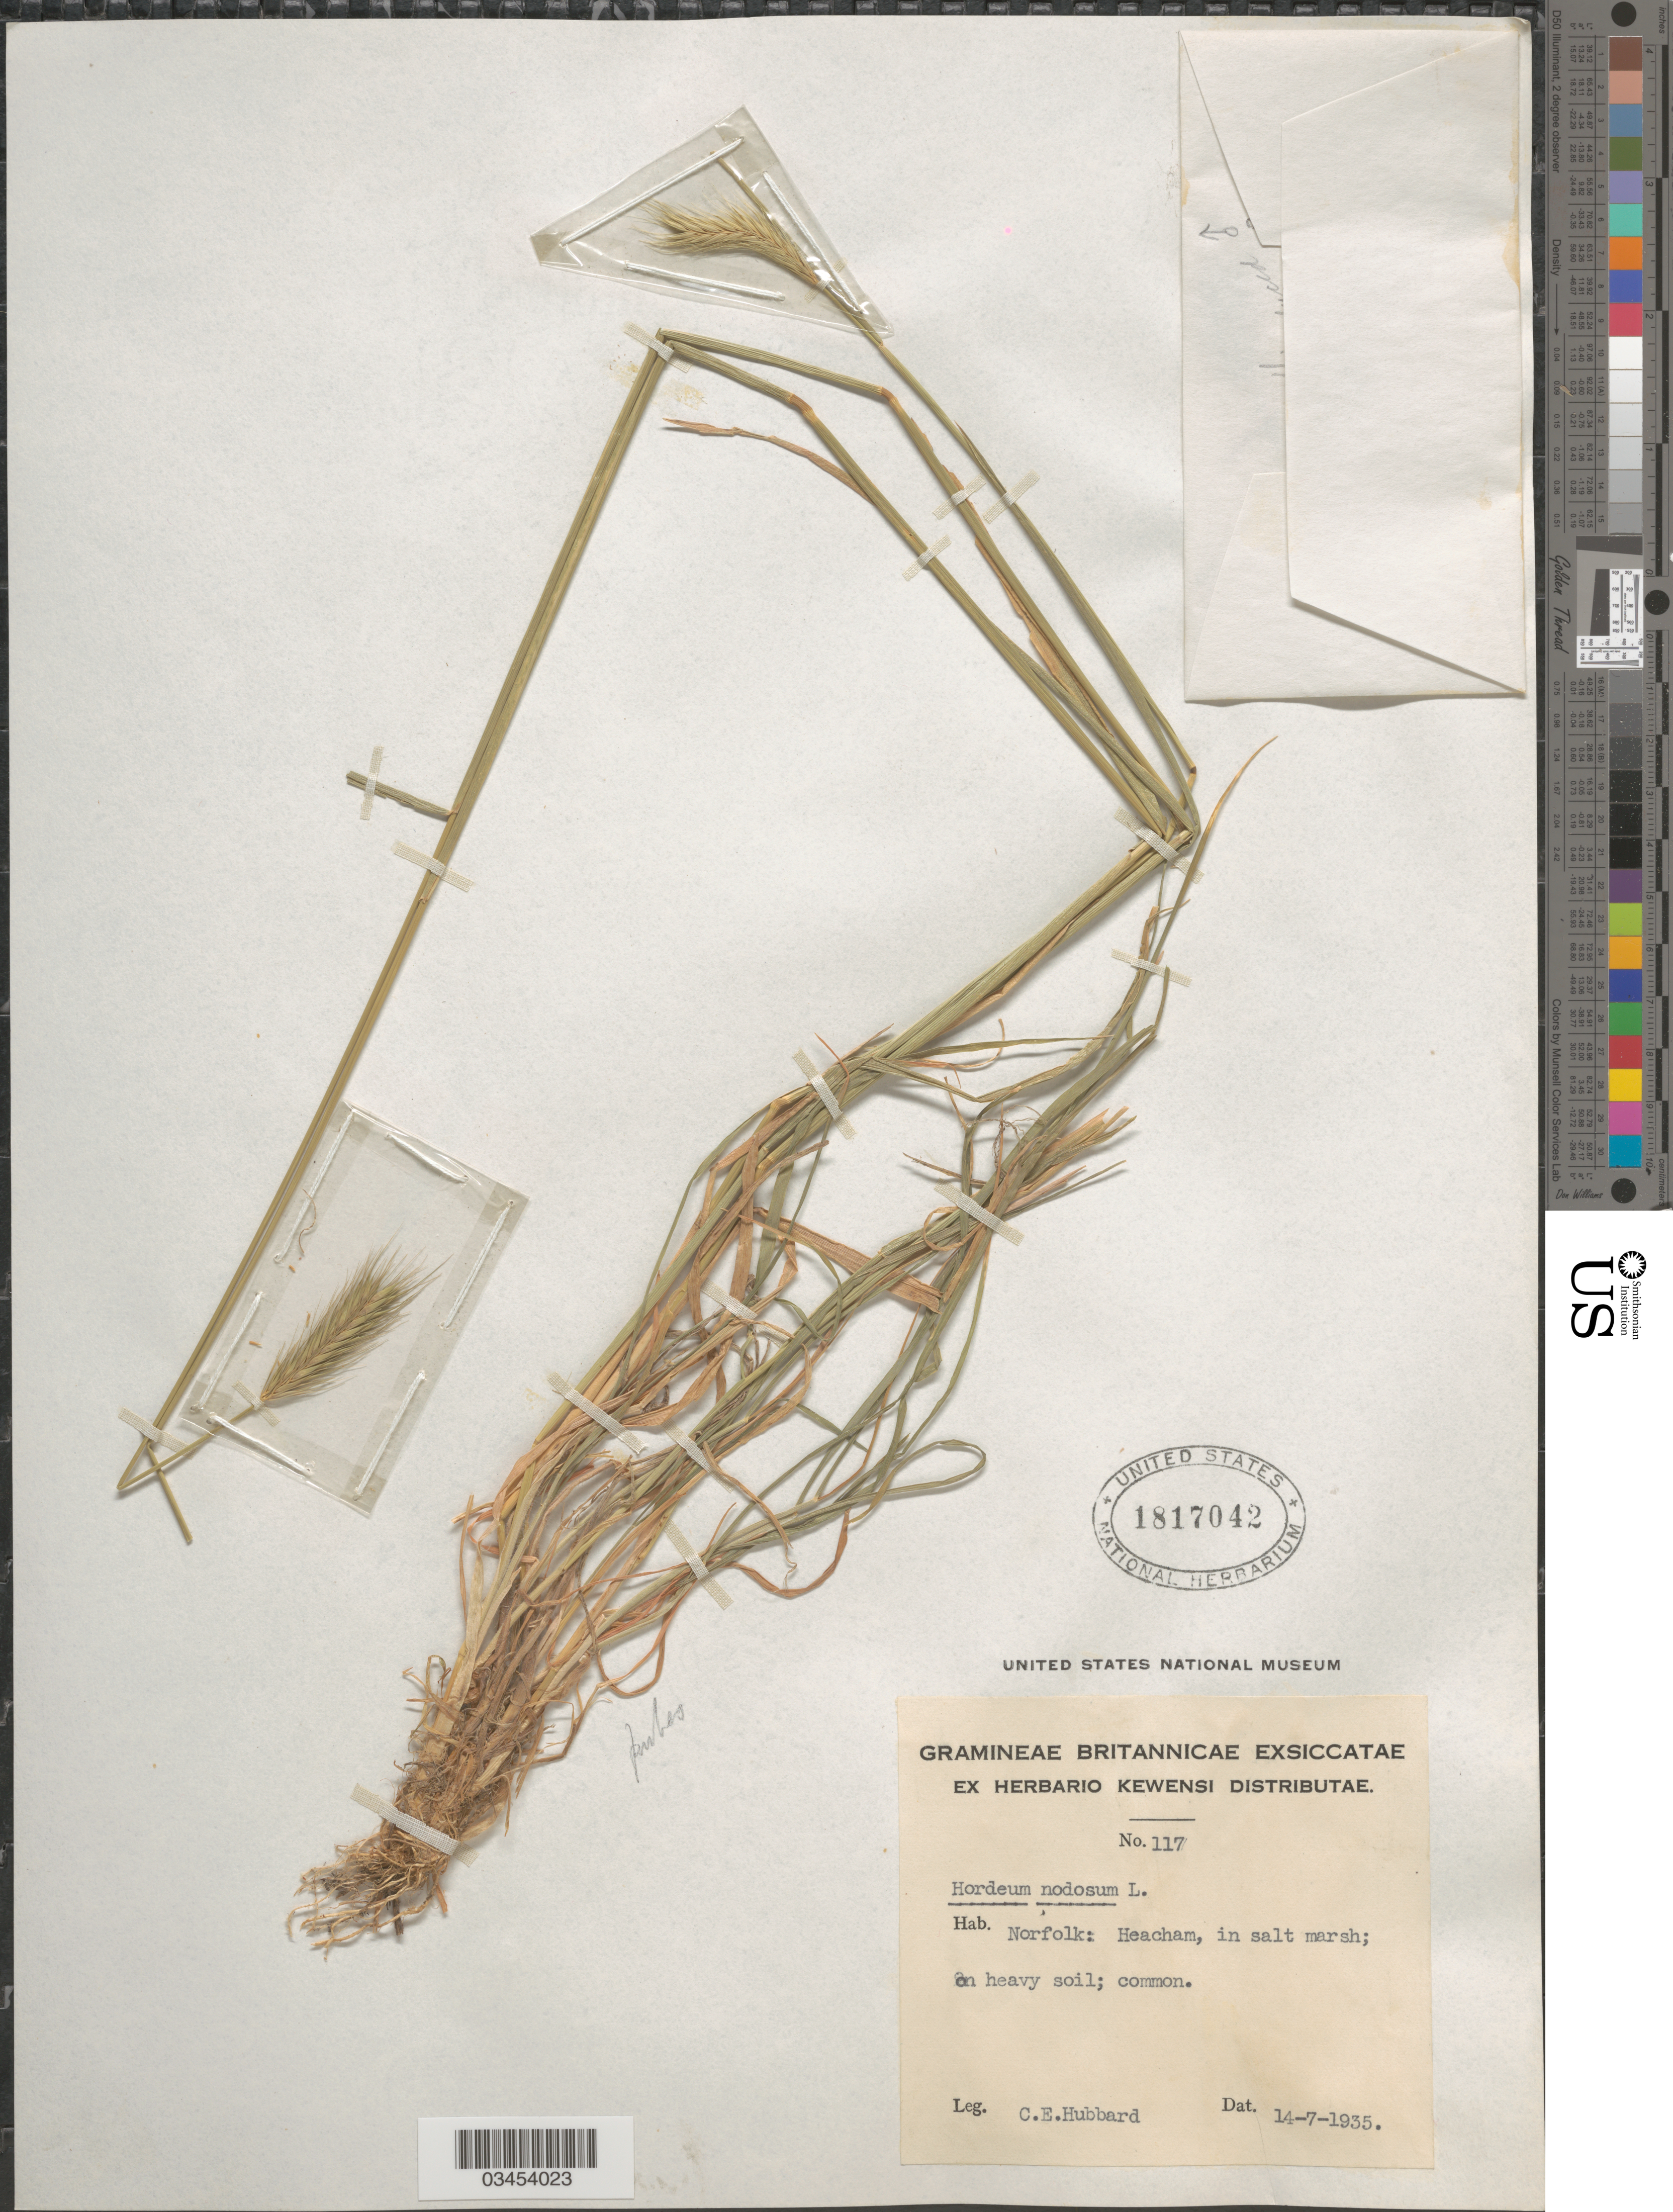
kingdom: Plantae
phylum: Tracheophyta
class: Liliopsida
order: Poales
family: Poaceae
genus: Hordeum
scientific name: Hordeum secalinum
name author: Schreb.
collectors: C. E. Hubbard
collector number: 117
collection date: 1935-07-14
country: United Kingdom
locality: Britannicae. Norfolk: Heacham, in salt marsh.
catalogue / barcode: US 1817042